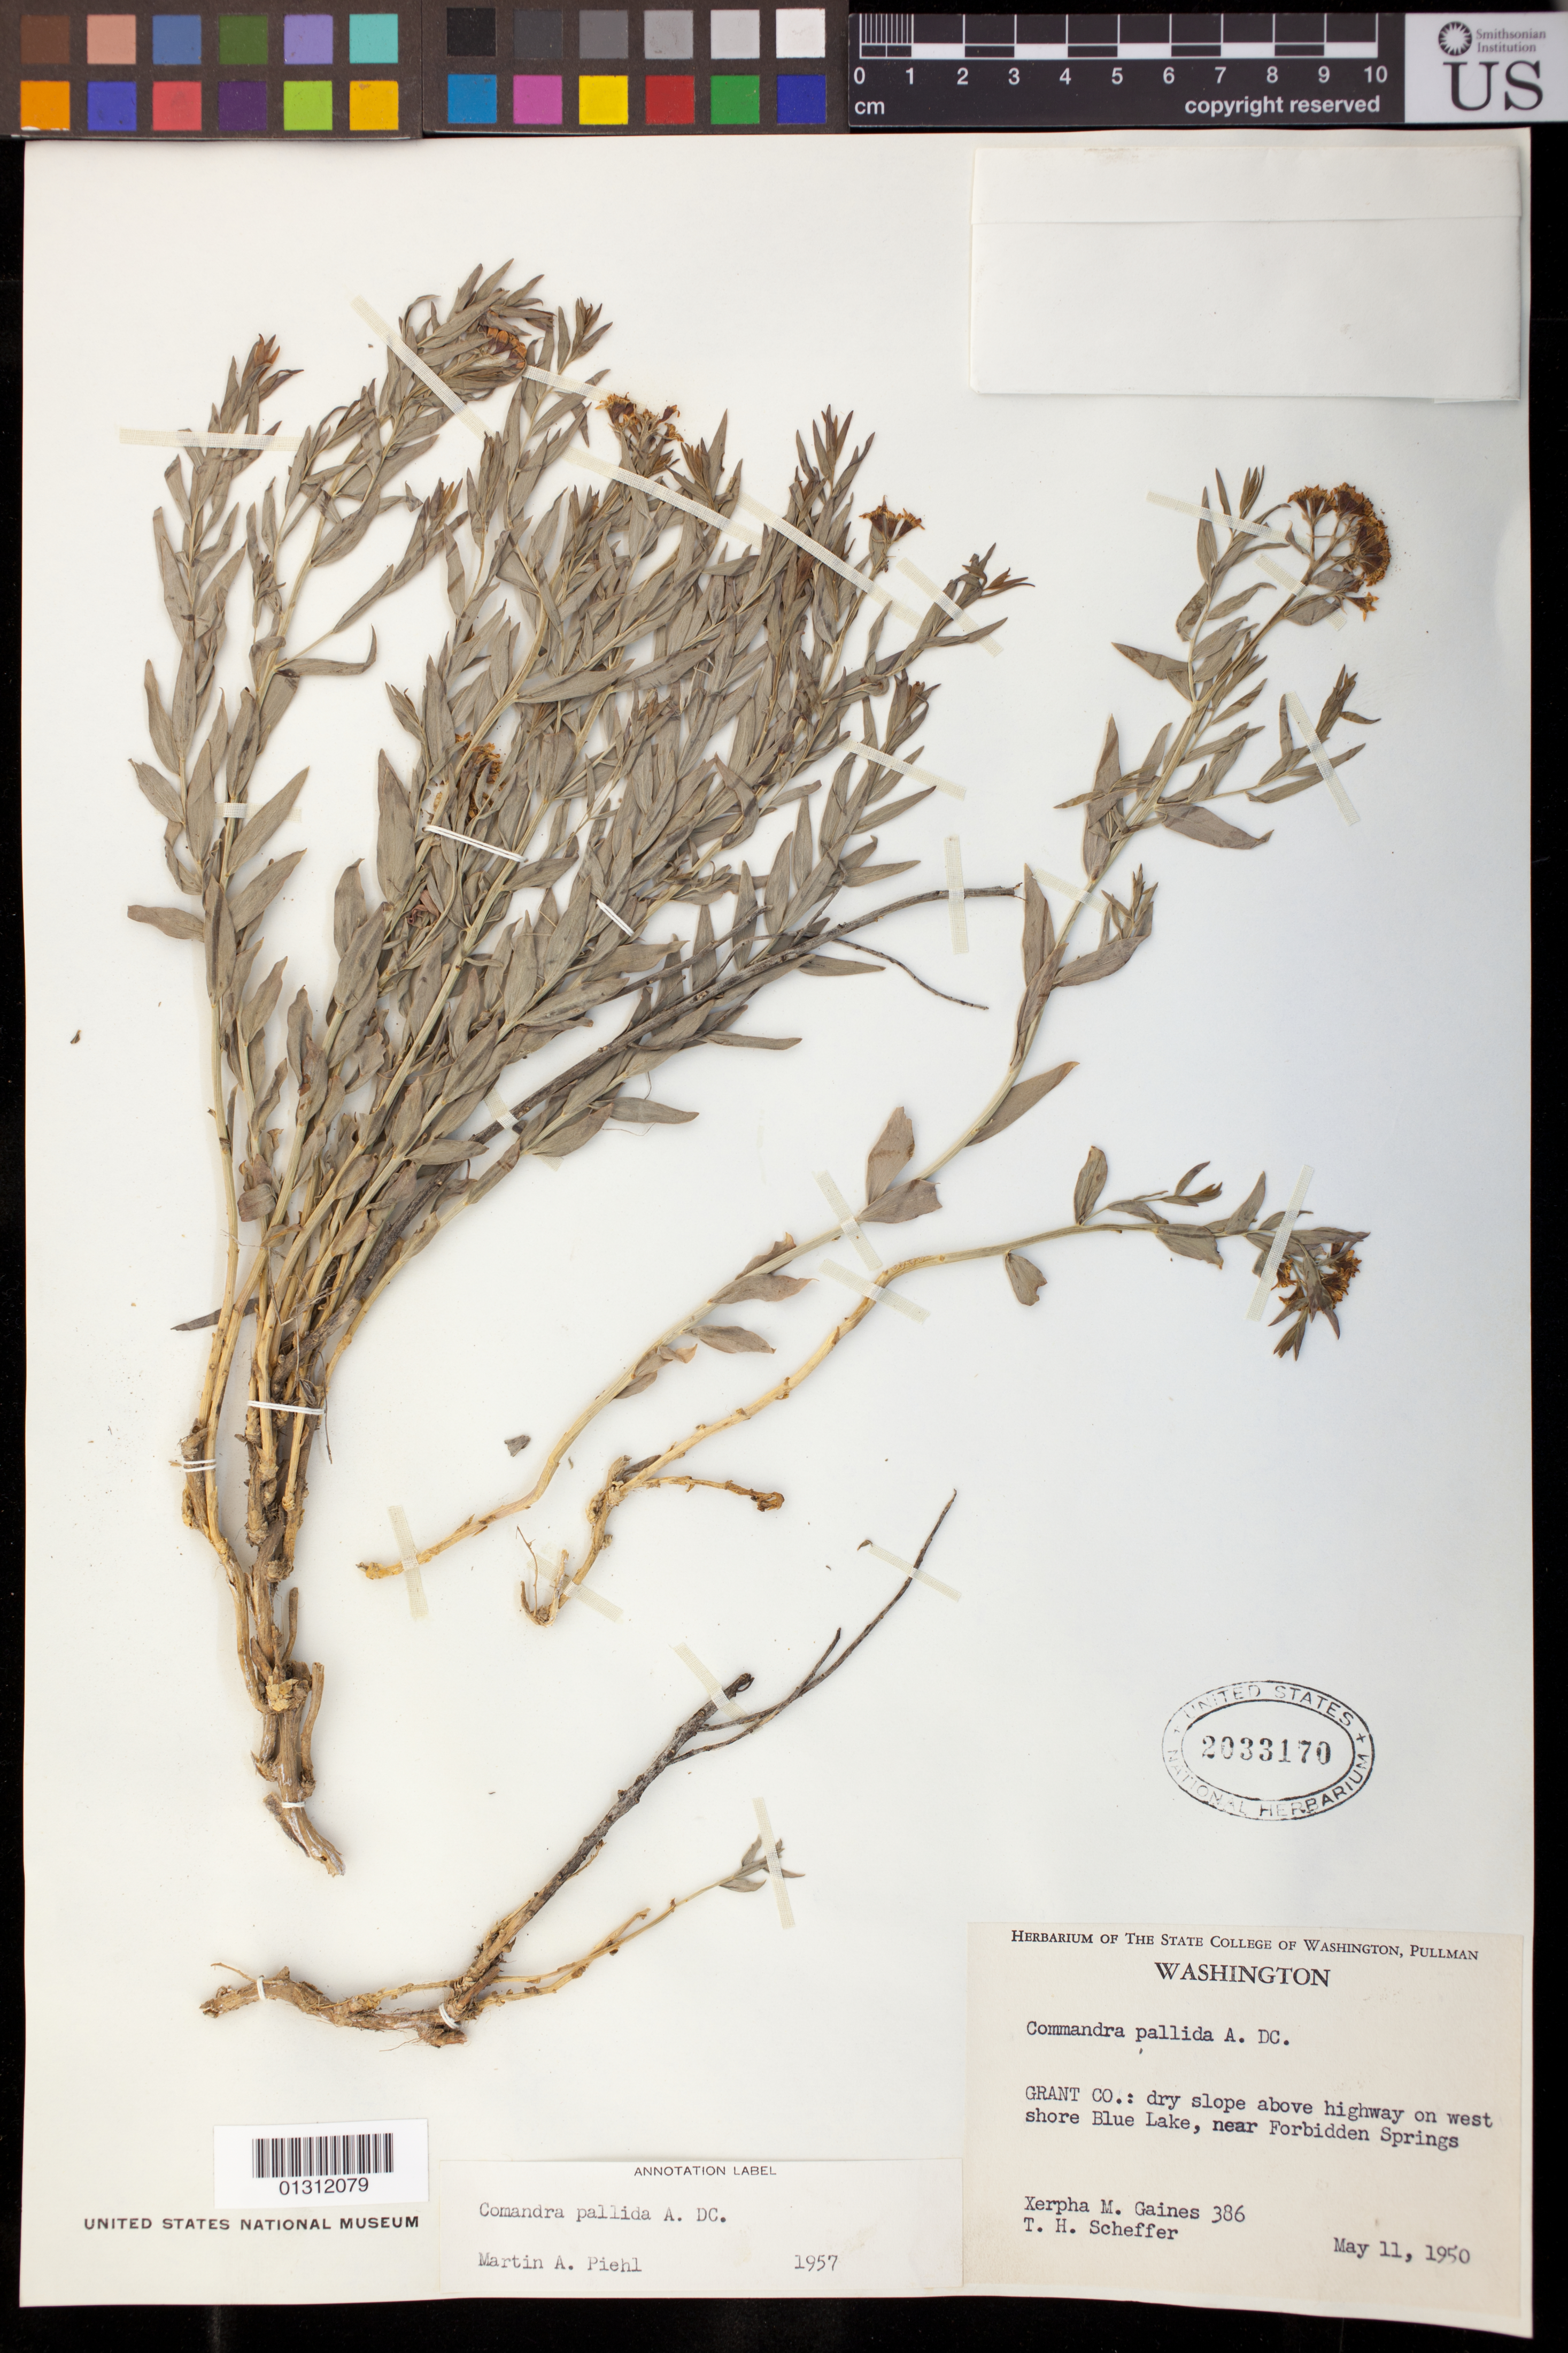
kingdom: Plantae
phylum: Tracheophyta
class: Magnoliopsida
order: Santalales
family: Comandraceae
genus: Comandra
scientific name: Comandra pallida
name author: A. DC.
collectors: X. Gaines & T. Scheffer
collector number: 386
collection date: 1950-05-11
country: United States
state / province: Washington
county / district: Grant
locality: West shore Blue Lake, near Forbidden Springs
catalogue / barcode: US 2033170